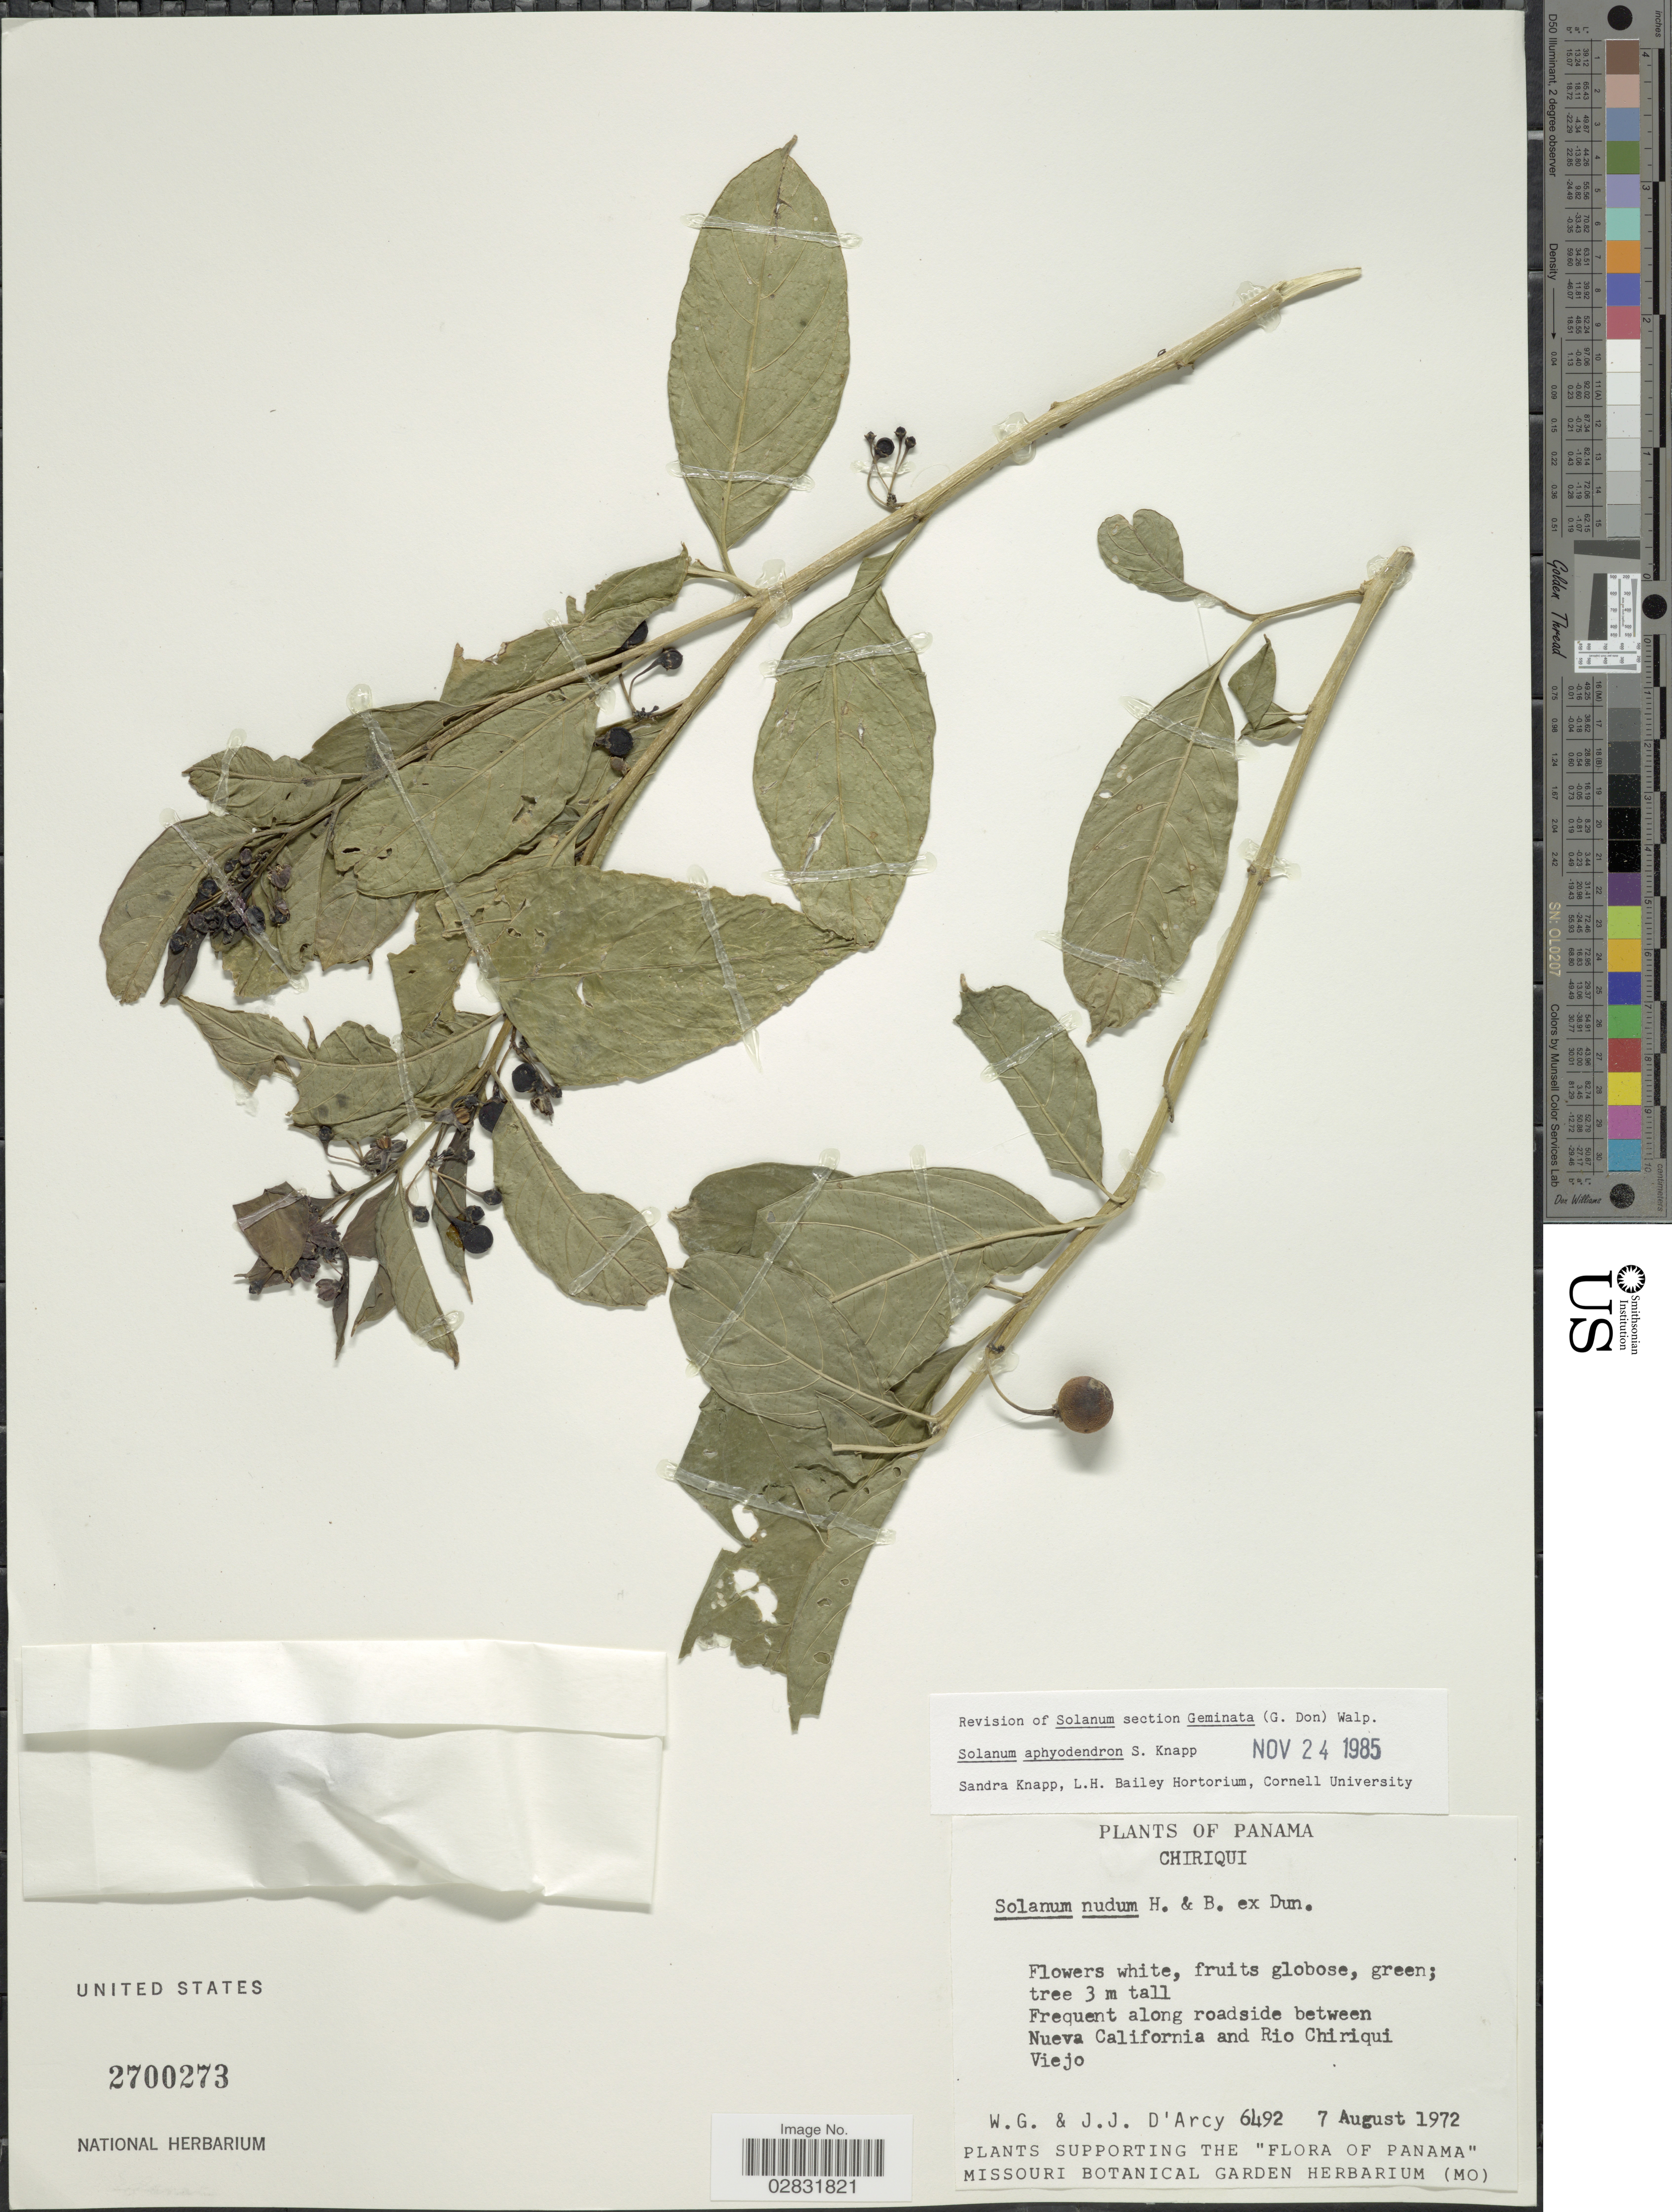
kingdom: Plantae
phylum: Tracheophyta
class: Magnoliopsida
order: Solanales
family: Solanaceae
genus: Solanum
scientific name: Solanum aphyodendron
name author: S. Knapp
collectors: W. G. D'Arcy & J. J. D'Arcy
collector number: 6492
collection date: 1972-08-07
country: Panama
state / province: Chiriqui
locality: Frequent along roadside between Nueva California and Rio Chiriqui Viejo.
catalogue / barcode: US 2700273